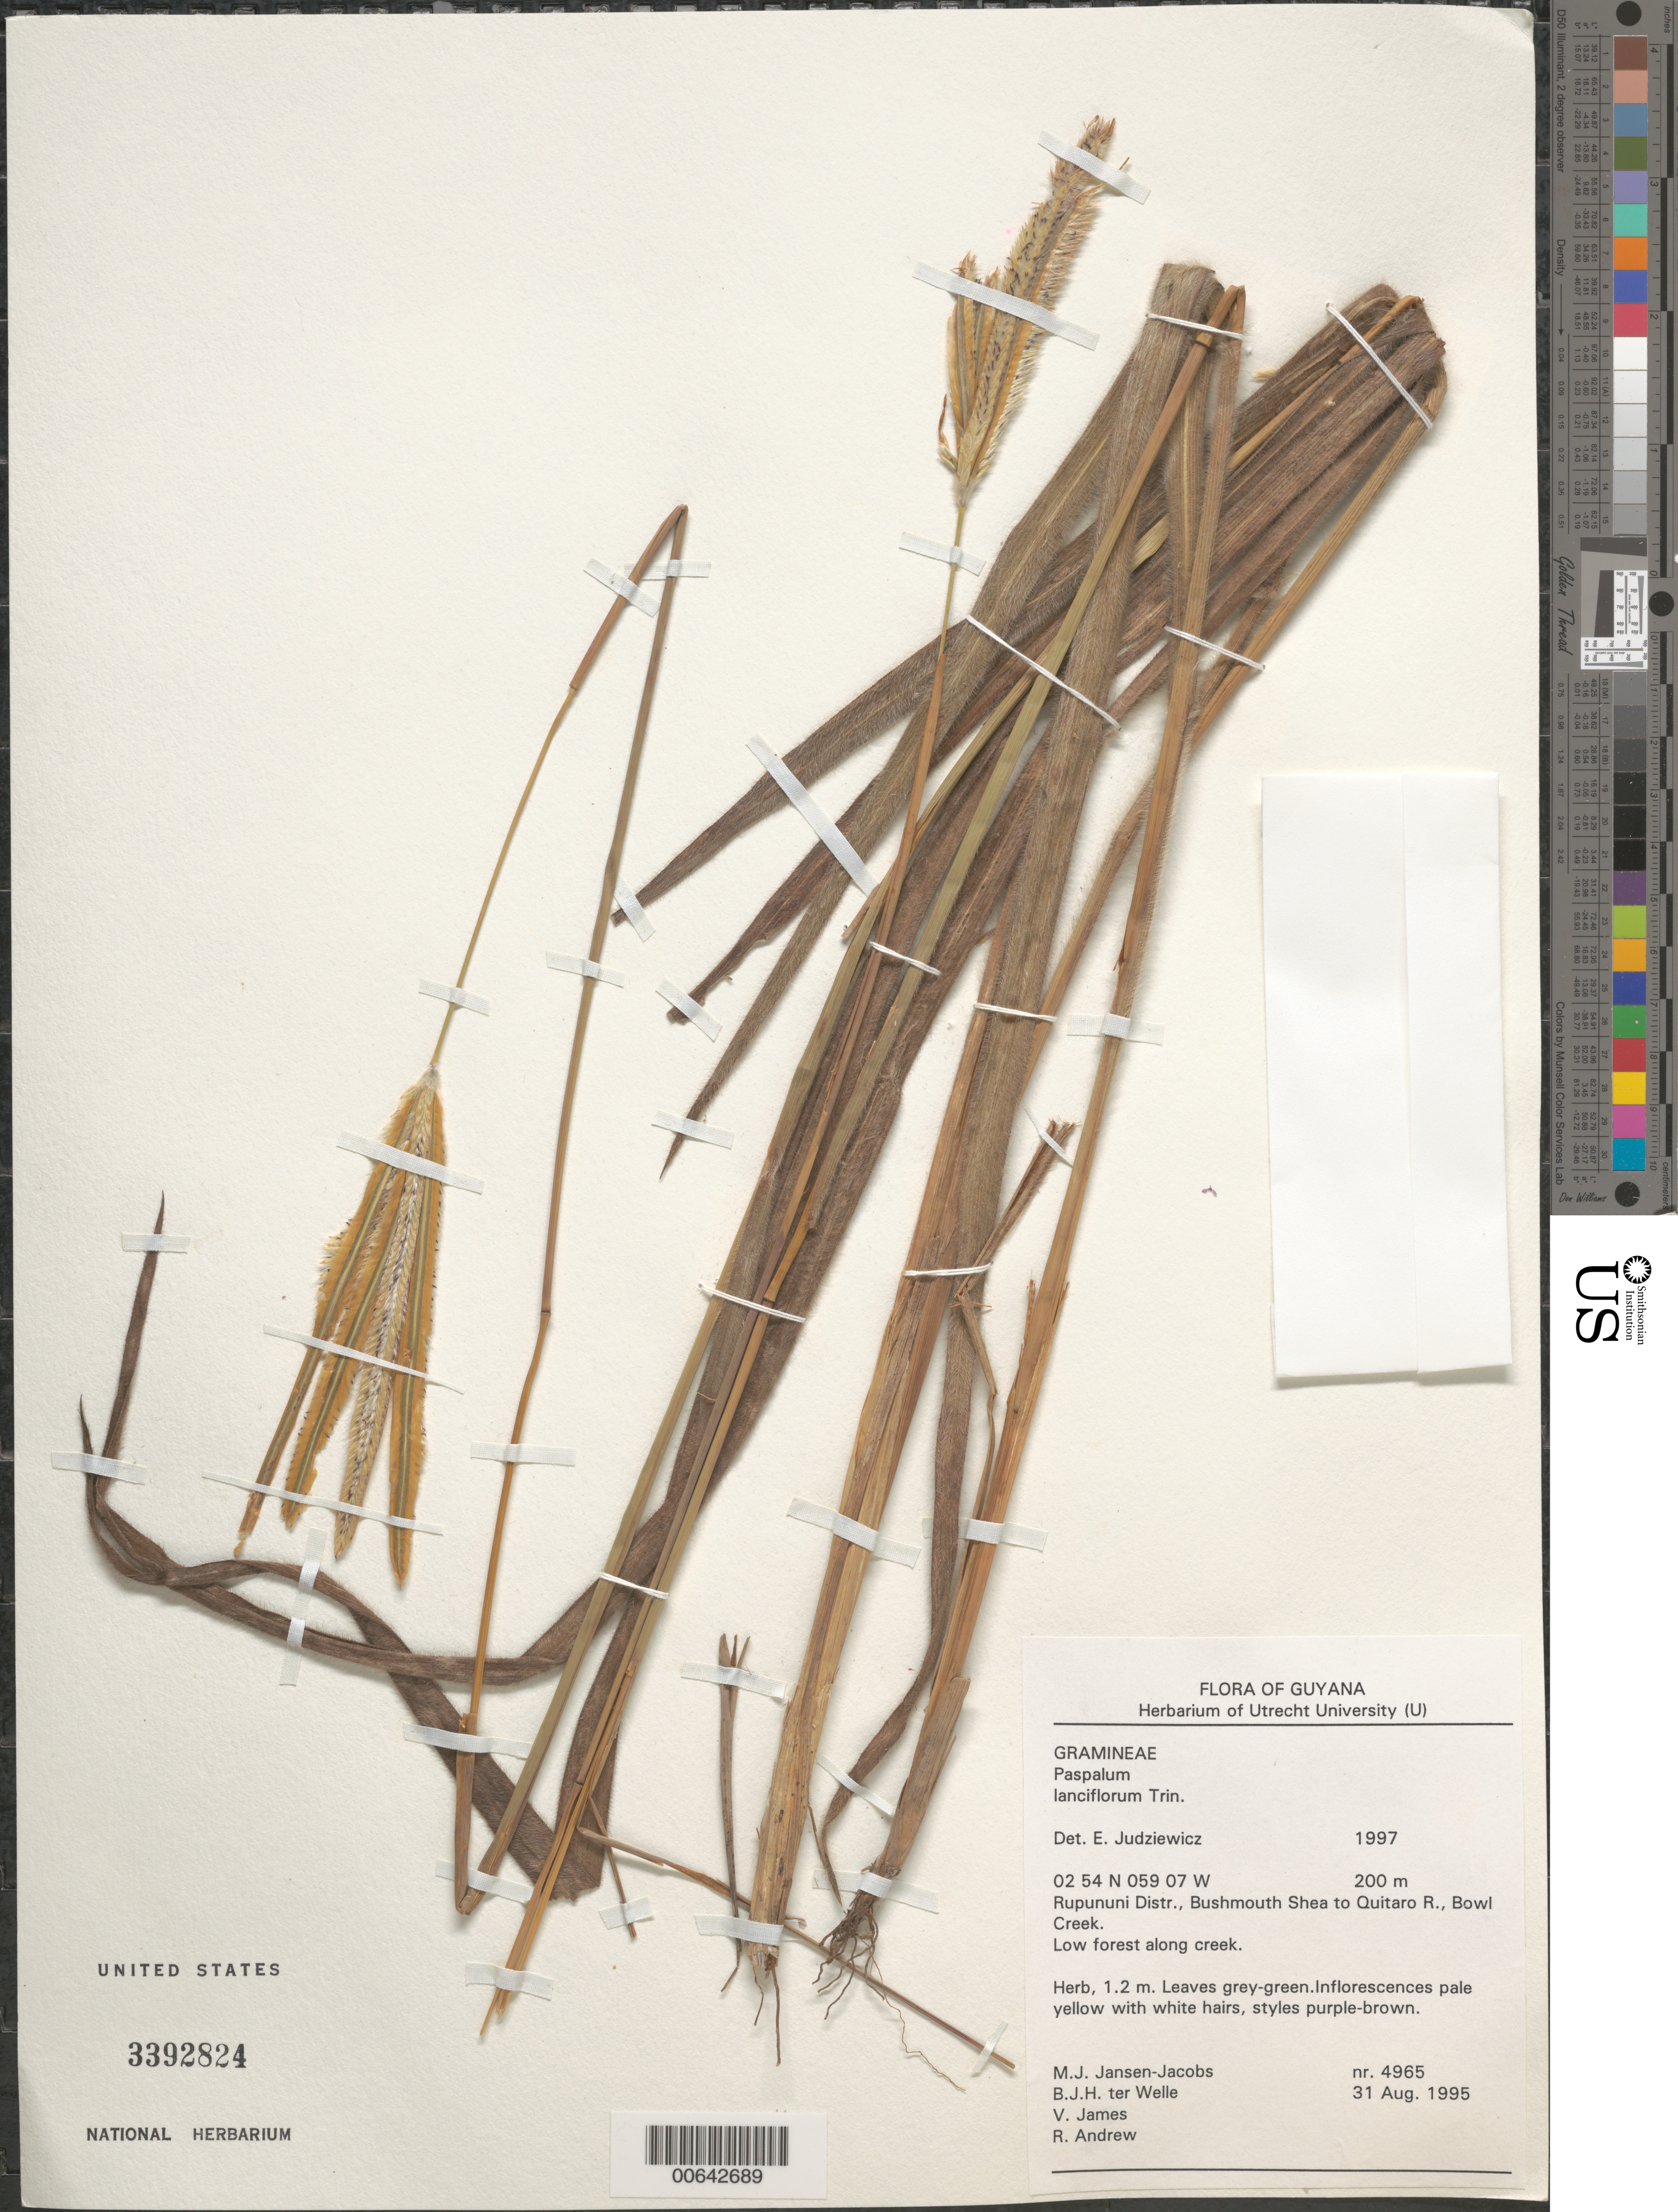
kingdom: Plantae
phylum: Tracheophyta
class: Liliopsida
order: Poales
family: Poaceae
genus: Paspalum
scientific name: Paspalum lanciflorum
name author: Trin.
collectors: M. J. Jansen-Jacobs, B. Welle, V. James & R. Andrew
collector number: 4965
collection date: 1995-08-31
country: Guyana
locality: Rupununi Distr., Bushmouth Shea to Quitaro R., Bowl Creek.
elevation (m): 200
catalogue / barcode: US 3392824